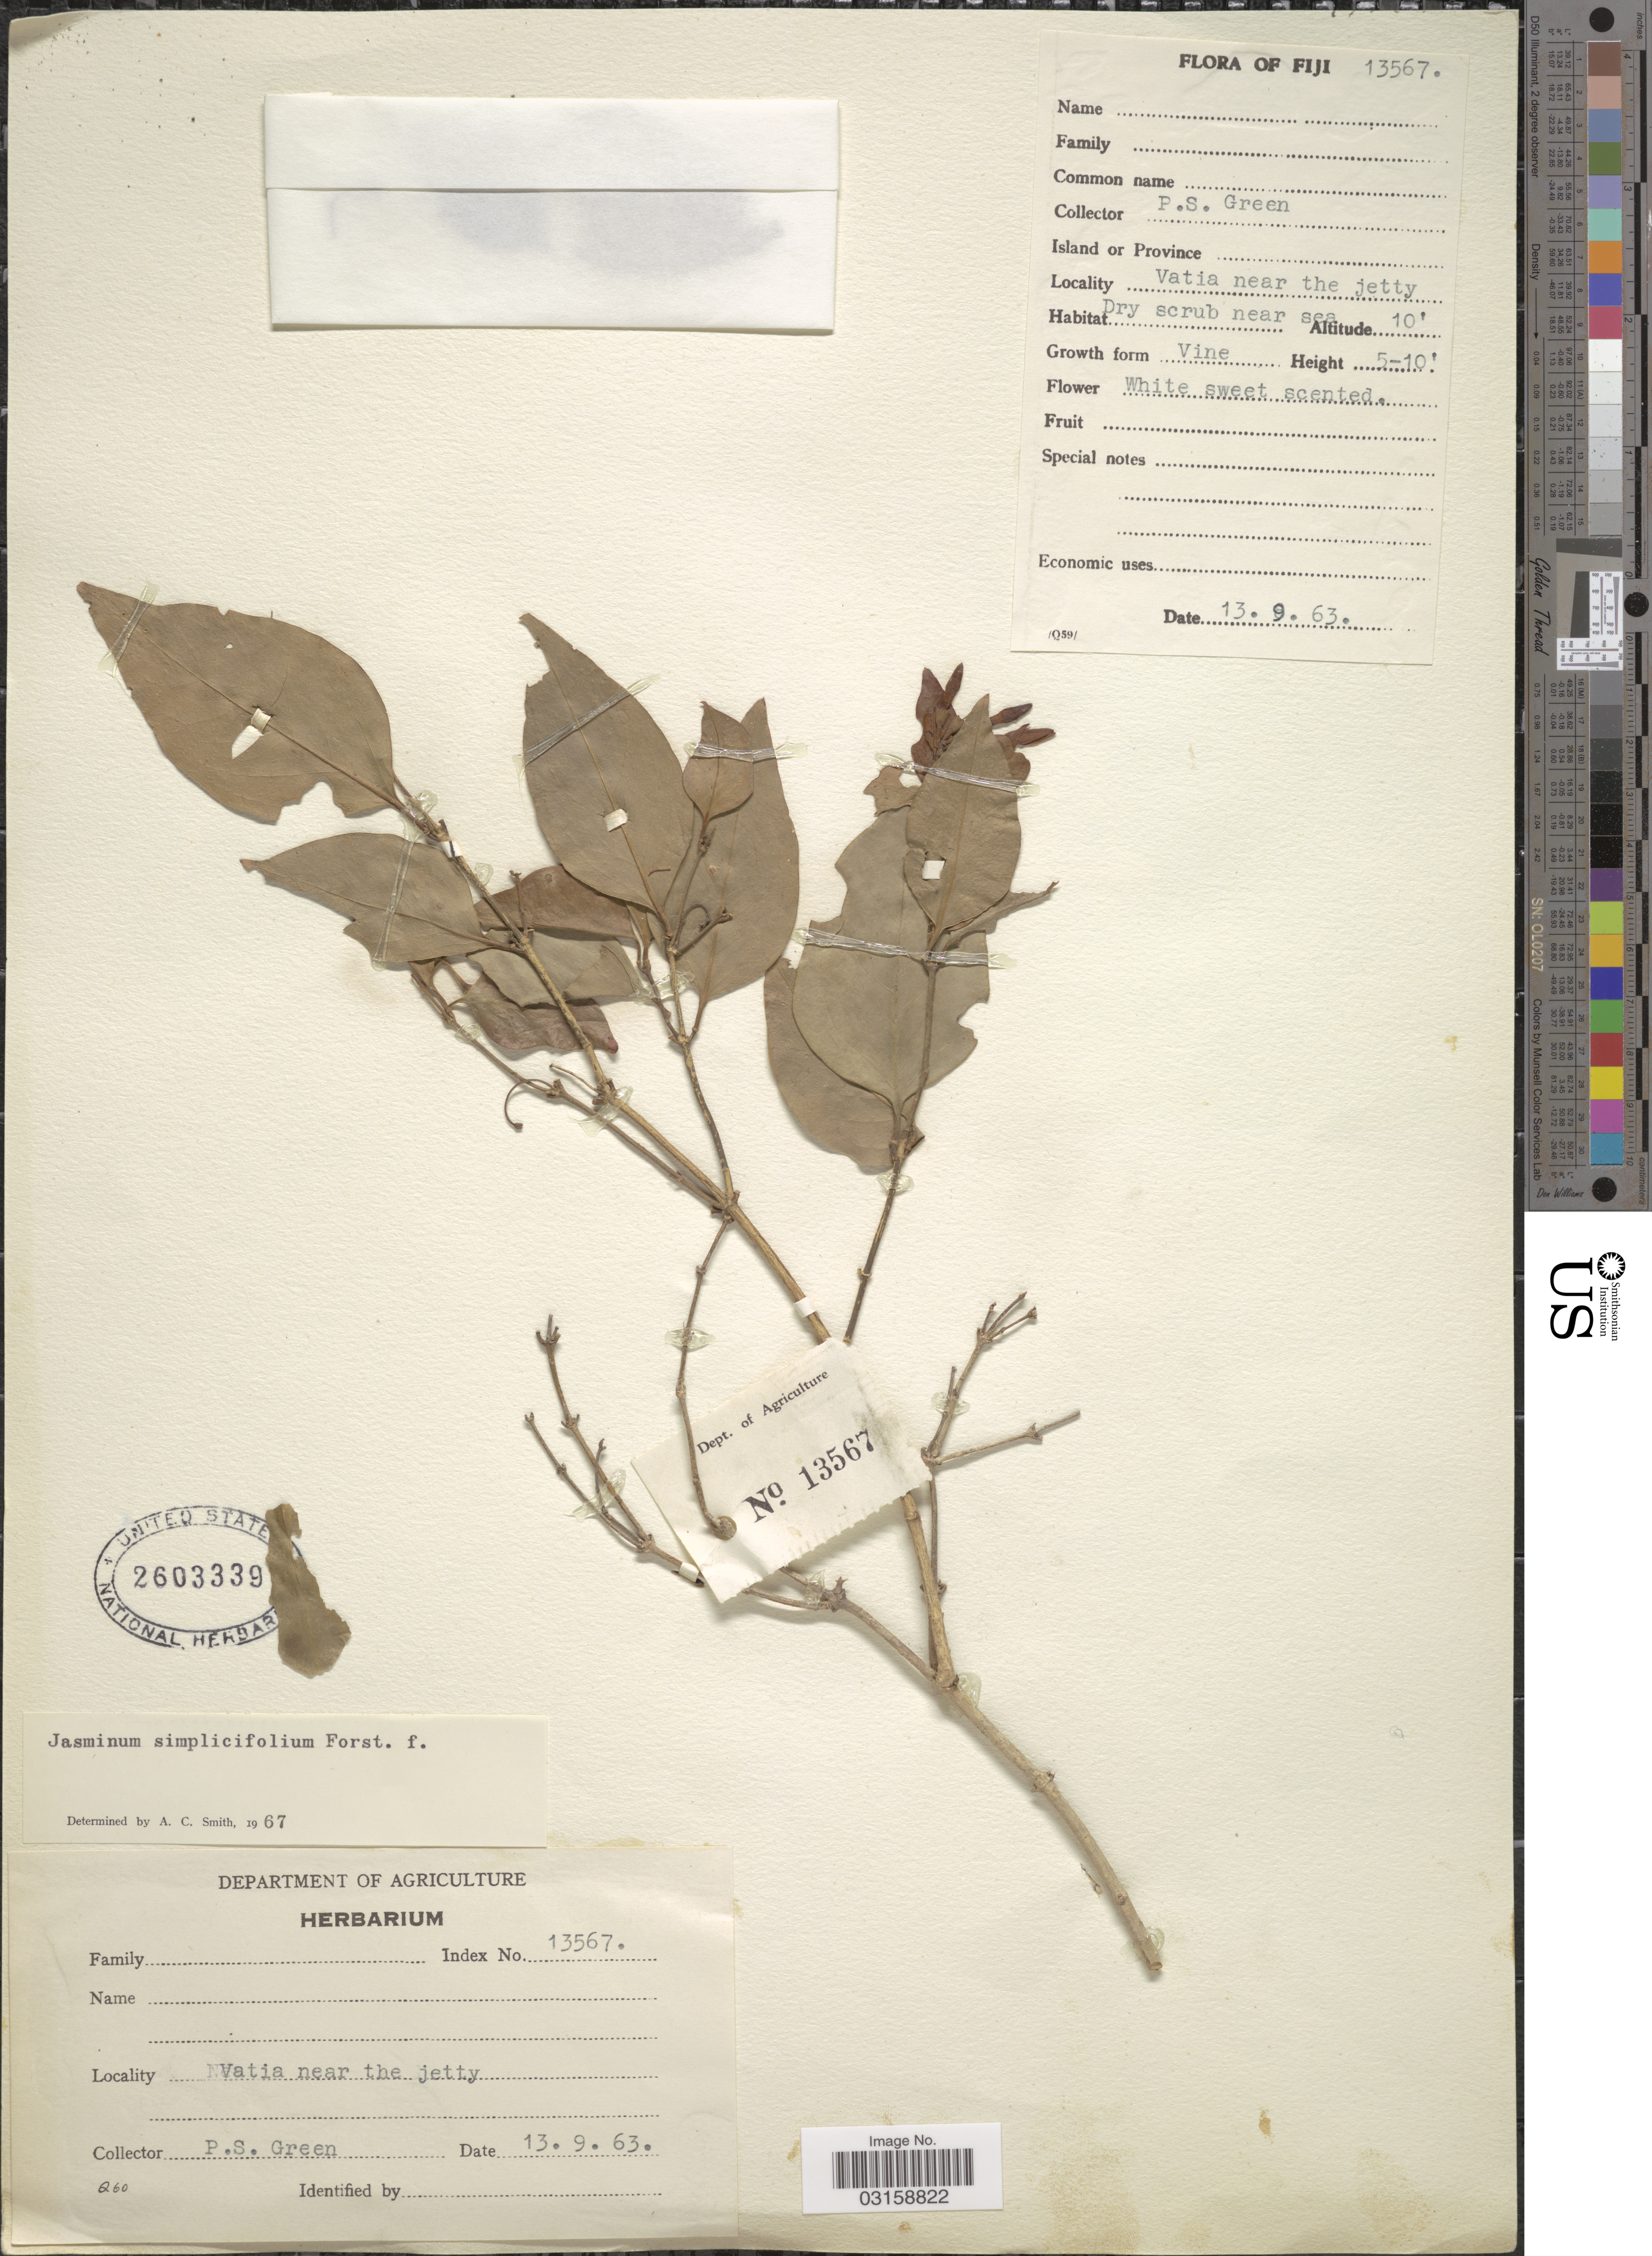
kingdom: Plantae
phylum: Tracheophyta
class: Magnoliopsida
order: Lamiales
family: Oleaceae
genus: Jasminum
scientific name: Jasminum simplicifolium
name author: G. Forst.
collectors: P. S. Green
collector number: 13567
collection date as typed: Transcribed d/m/y: 13/9/63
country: Fiji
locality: Vatia near the jetty.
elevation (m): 3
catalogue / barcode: US 2603339